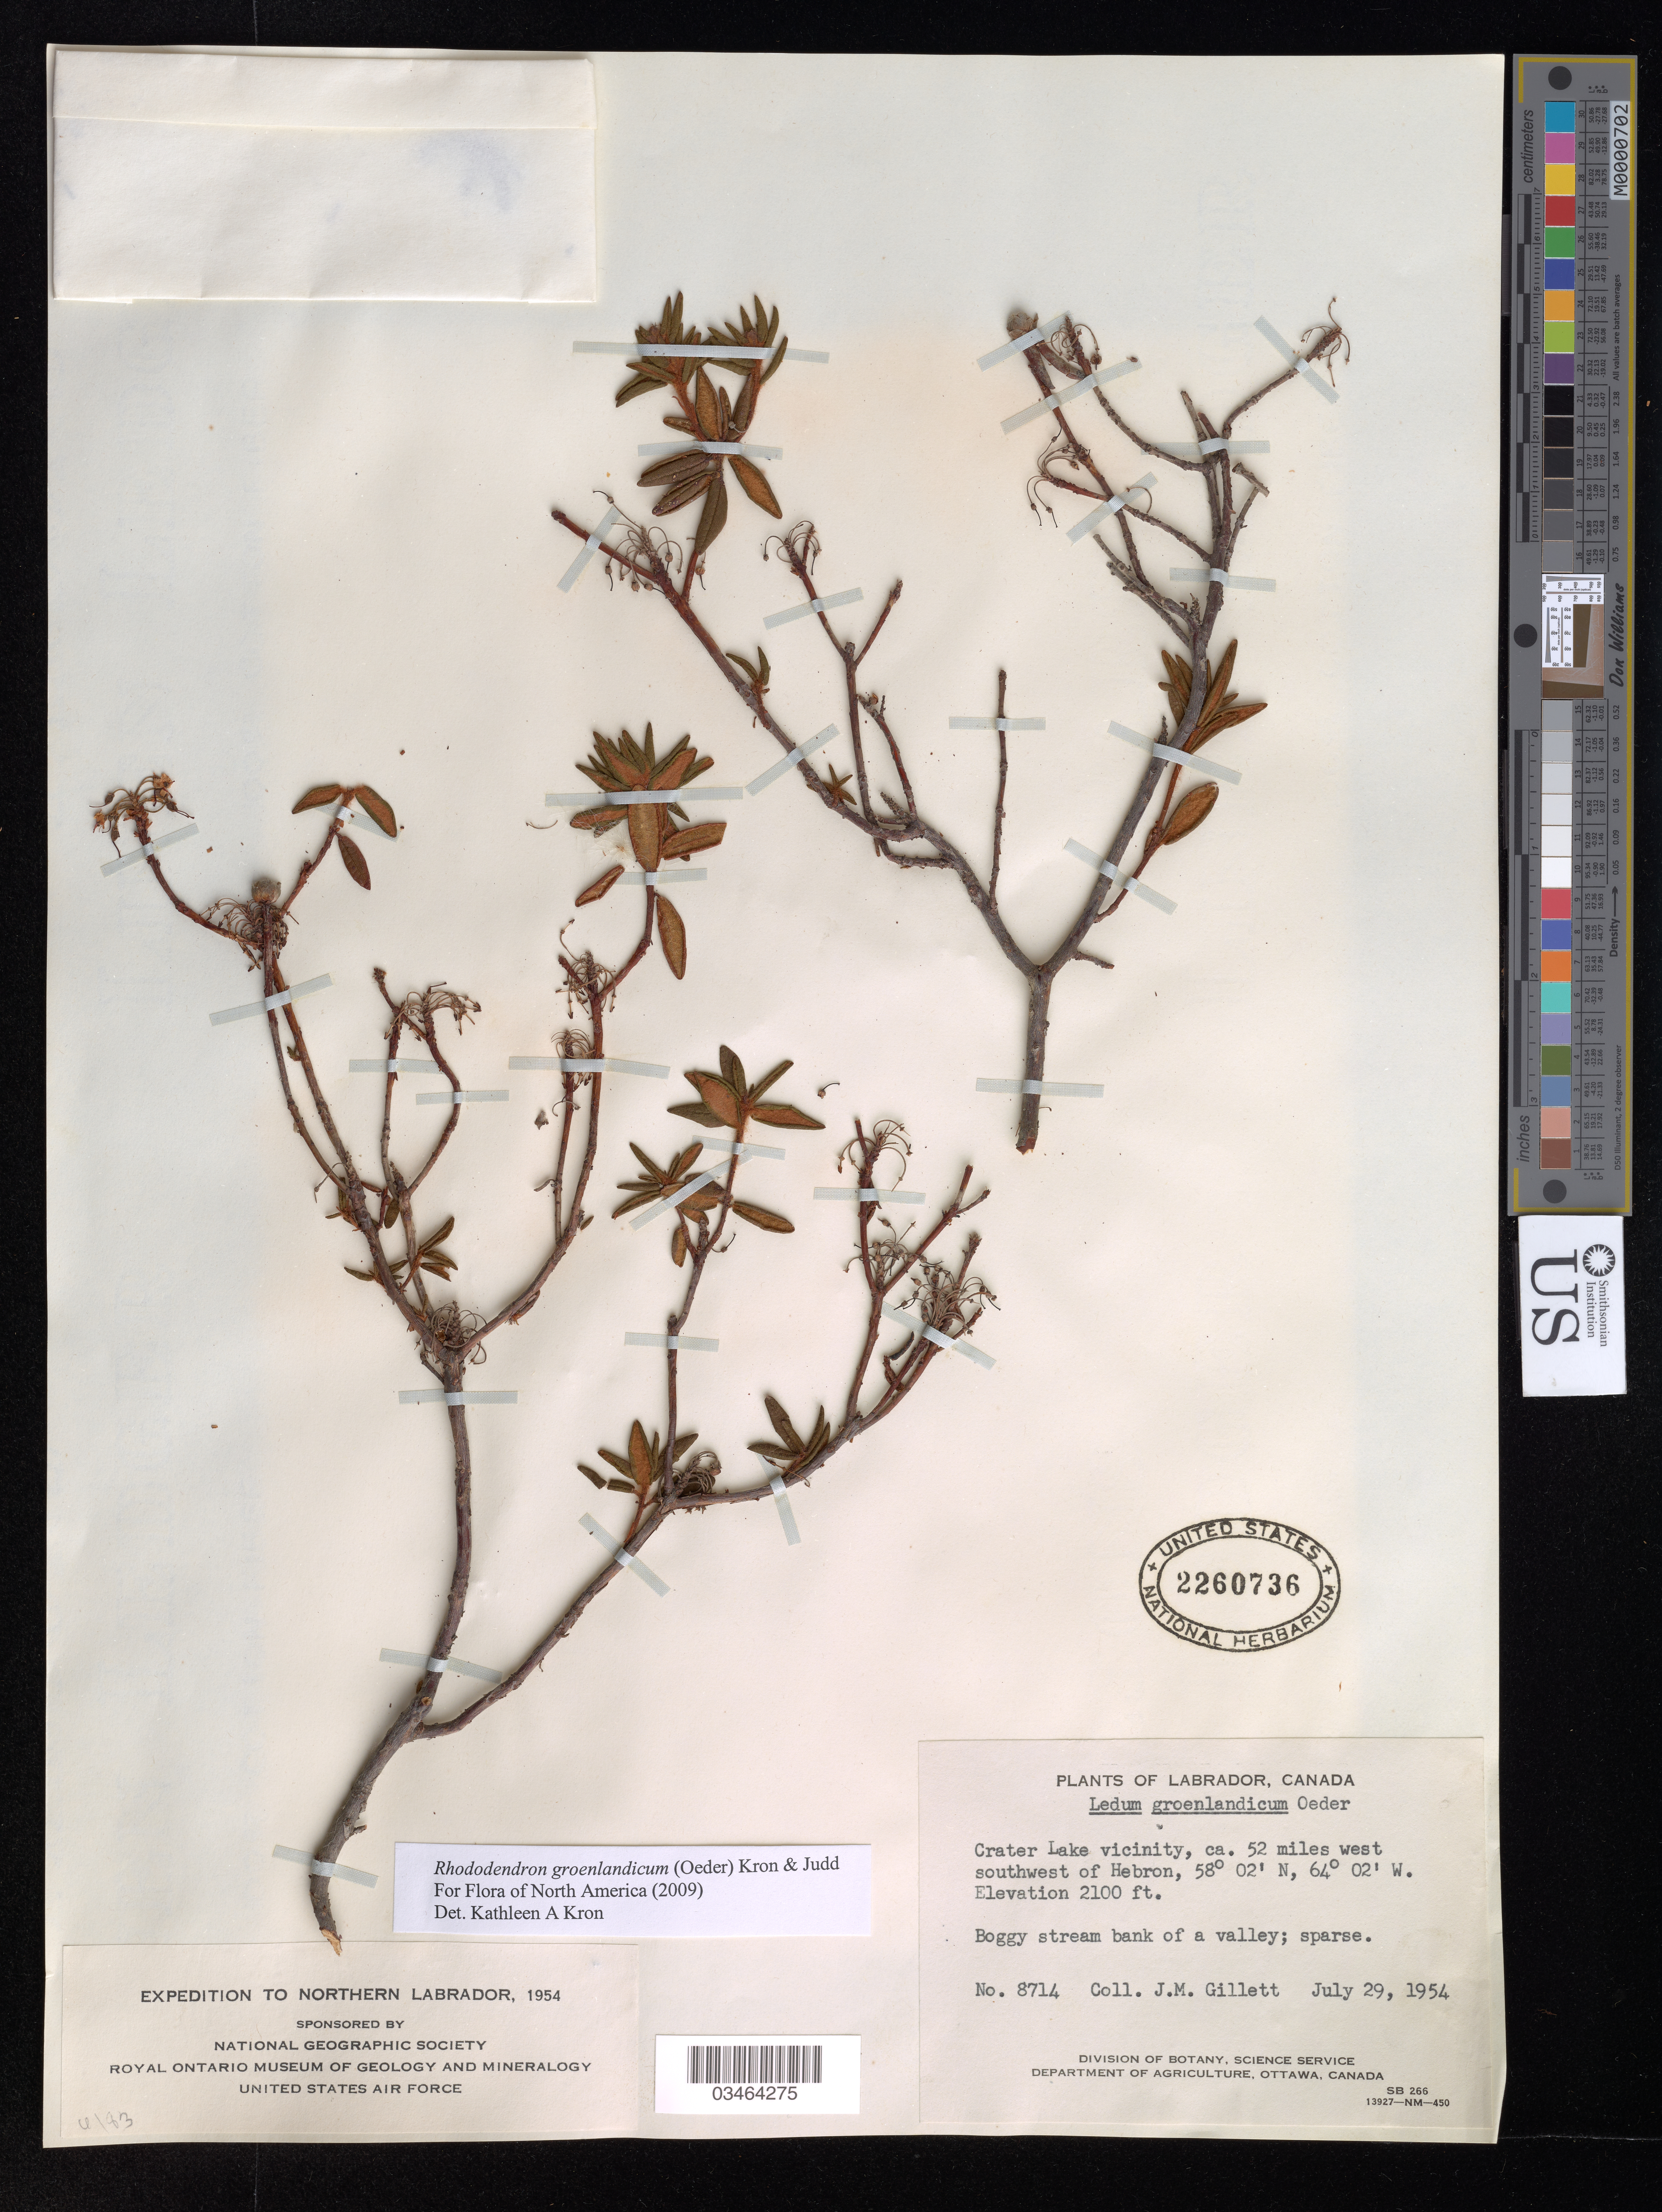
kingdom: Plantae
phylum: Tracheophyta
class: Magnoliopsida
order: Ericales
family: Ericaceae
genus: Ledum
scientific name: Ledum groenlandicum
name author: Oeder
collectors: J. Gillett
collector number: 8714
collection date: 1954-07-29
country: Canada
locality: Labrador. Crater Lake vicinity, ca. 52 miles west southwest of Hebron.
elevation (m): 640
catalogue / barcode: US 2260736